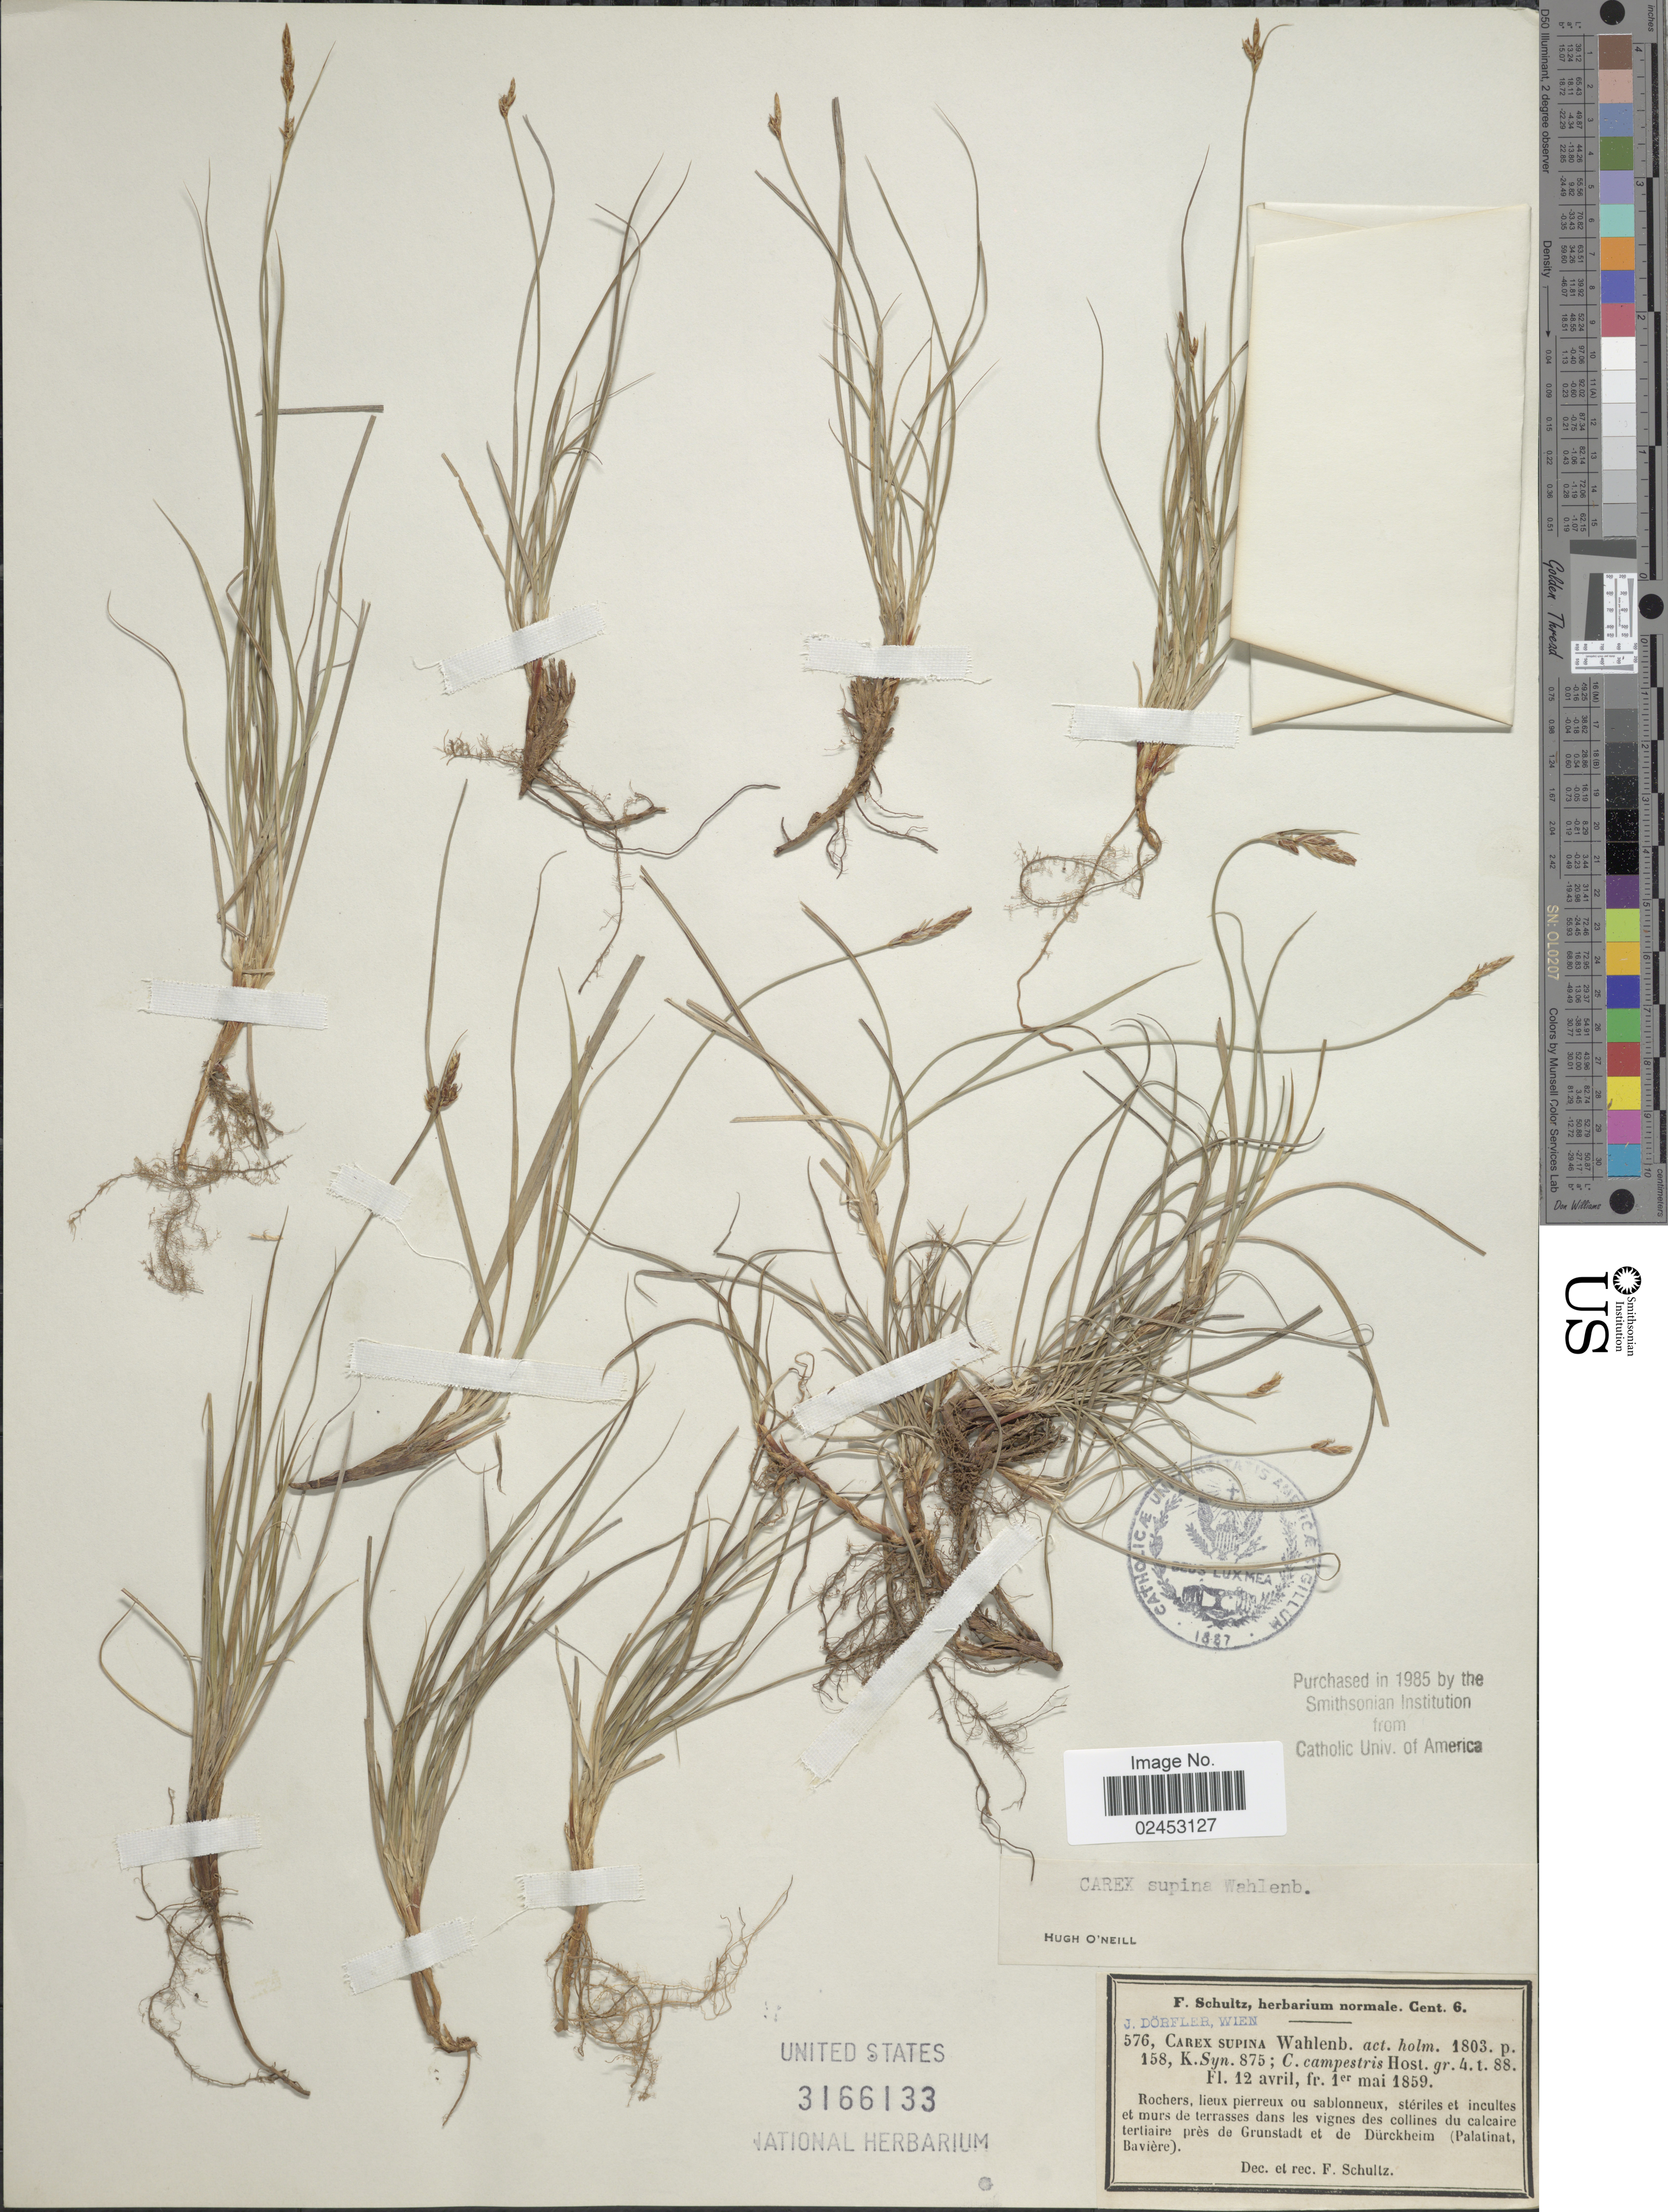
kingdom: Plantae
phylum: Tracheophyta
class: Liliopsida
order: Poales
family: Cyperaceae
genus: Carex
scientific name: Carex supina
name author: Willd. ex Wahlenb.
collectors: F. Schultz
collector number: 576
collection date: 1859-04-12/1859-05-01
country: Austria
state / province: Wien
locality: Wien, steriles et incultes et murs de terrasses dans les vignes des collines du calcaire tertiaire pres de Grunstadt et de Durckheim (Palatinat Baviere).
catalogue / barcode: US 3166133